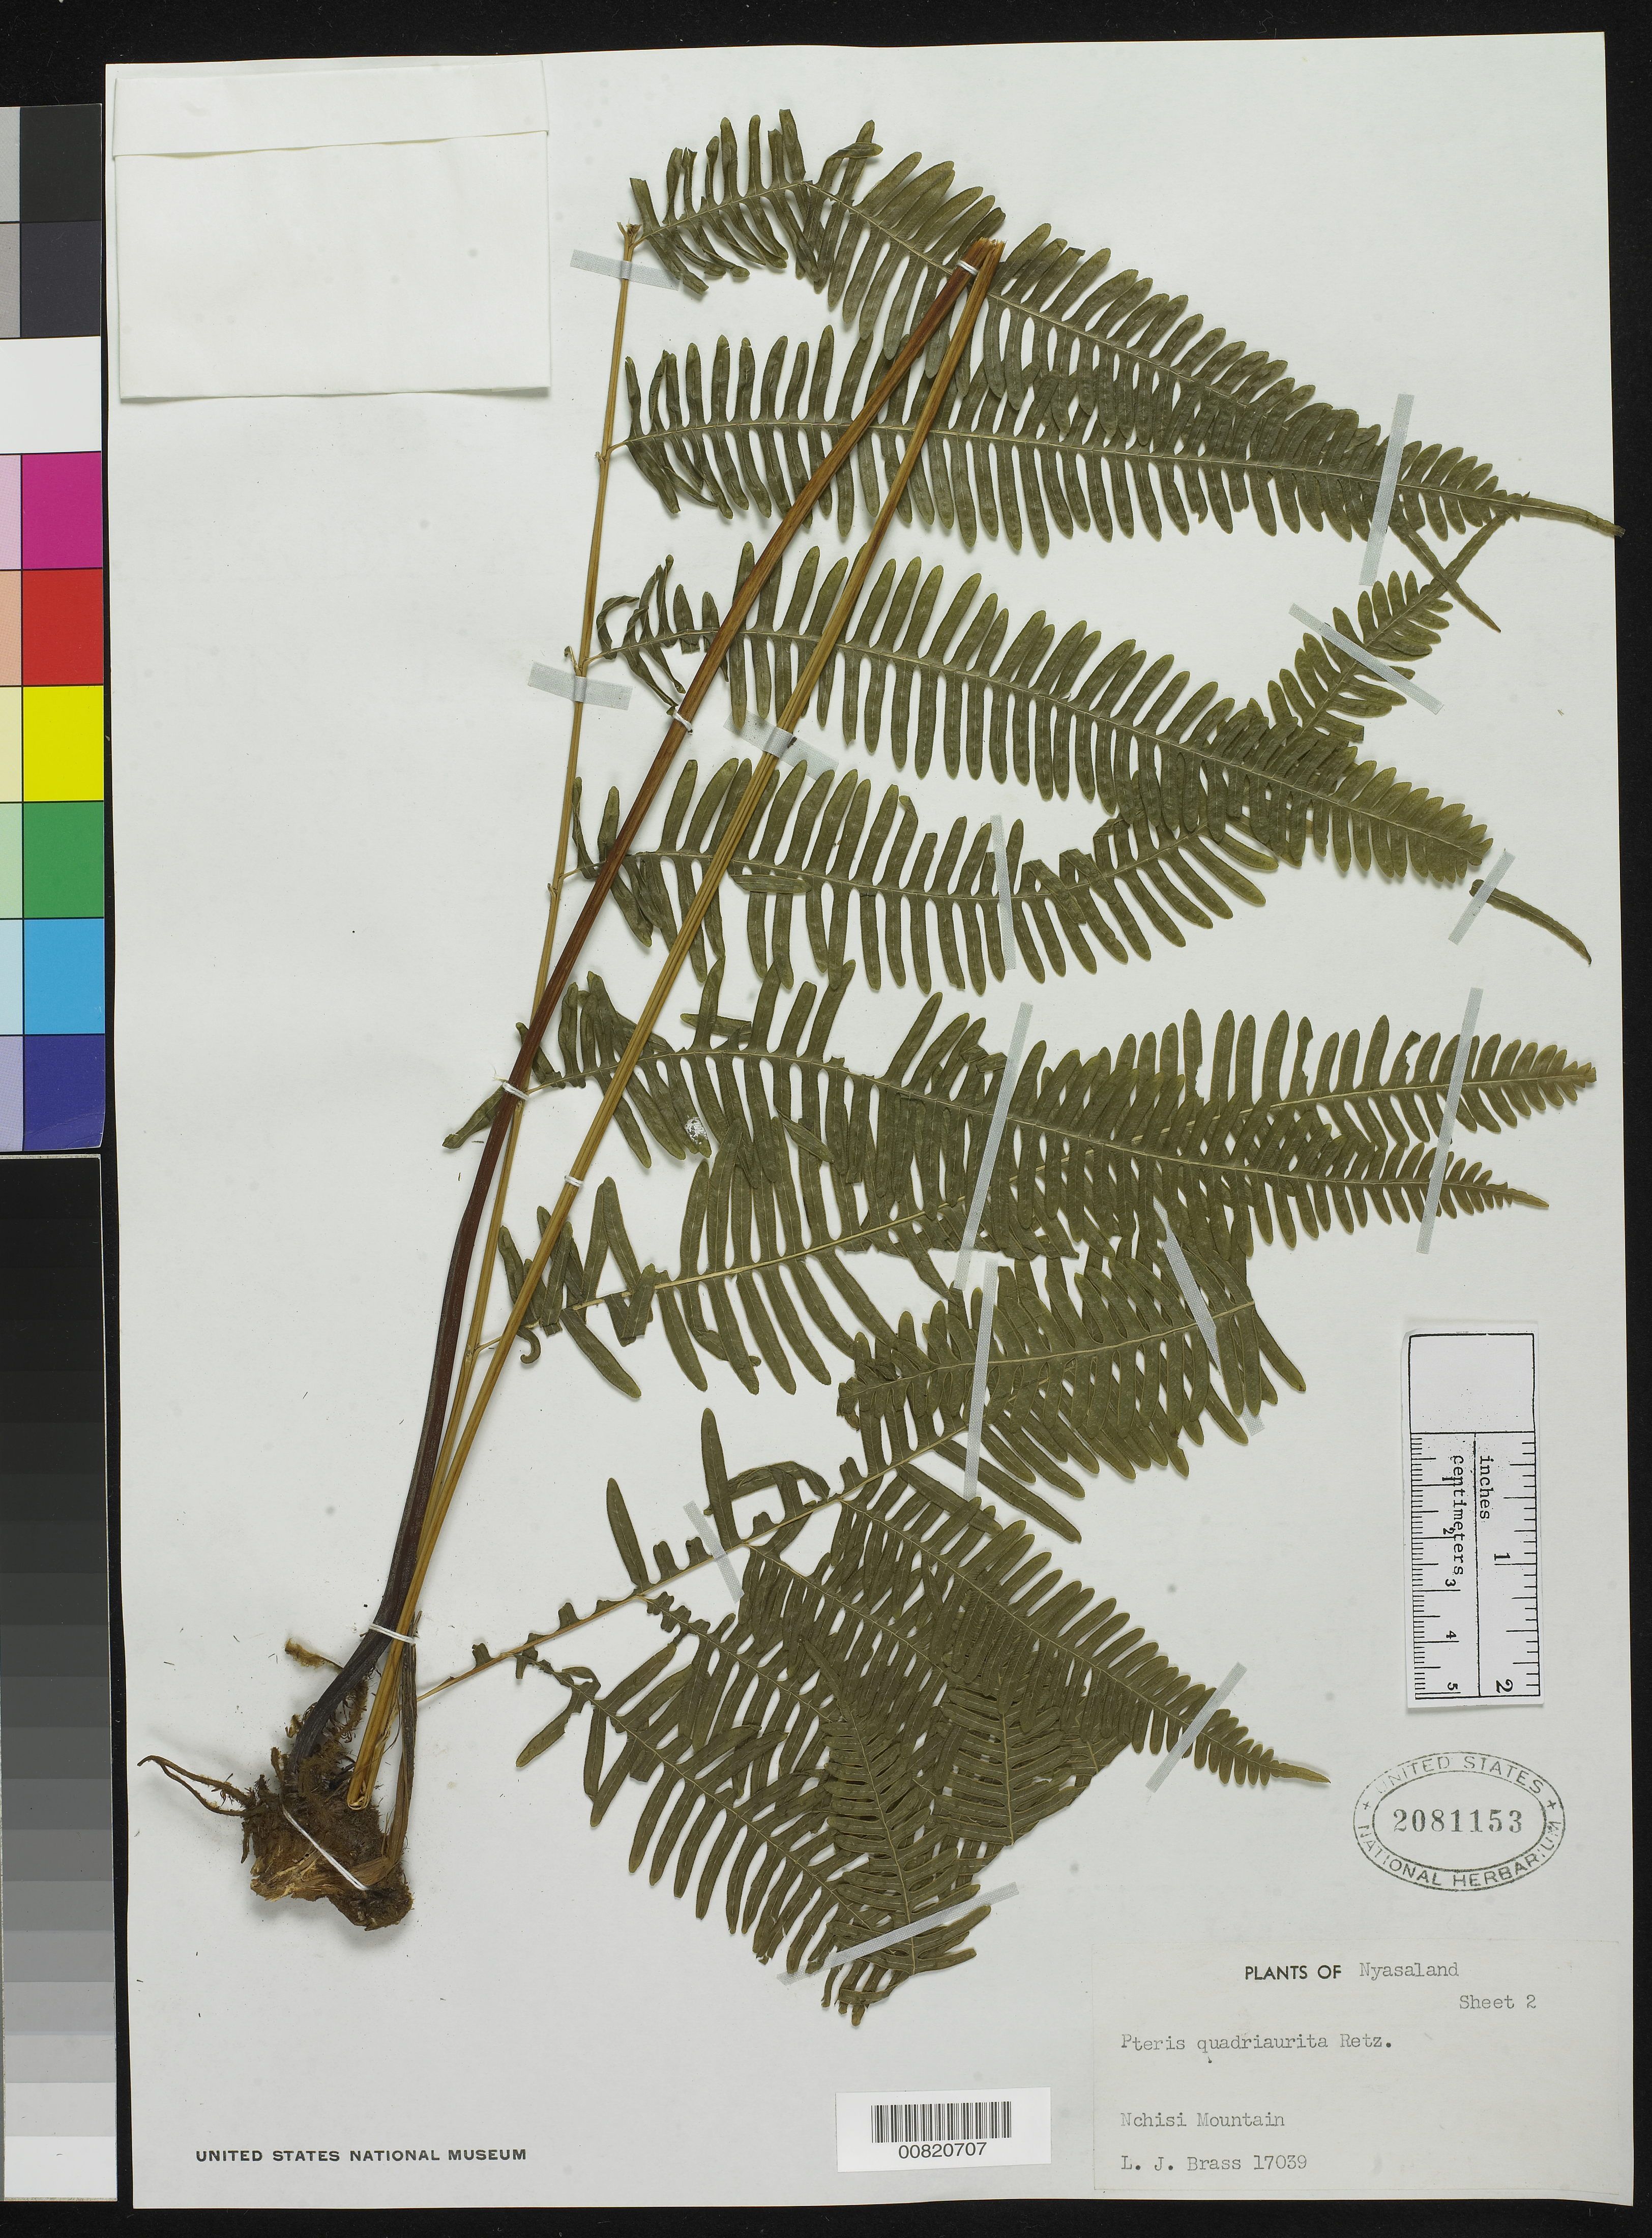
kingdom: Plantae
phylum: Tracheophyta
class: Polypodiopsida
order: Polypodiales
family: Pteridaceae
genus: Pteris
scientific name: Pteris quadriaurita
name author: Retz.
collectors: L. J. Brass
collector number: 17039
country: Malawi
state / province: Central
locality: Nchisi Mountain, Ntchisi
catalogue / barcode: US 2081153